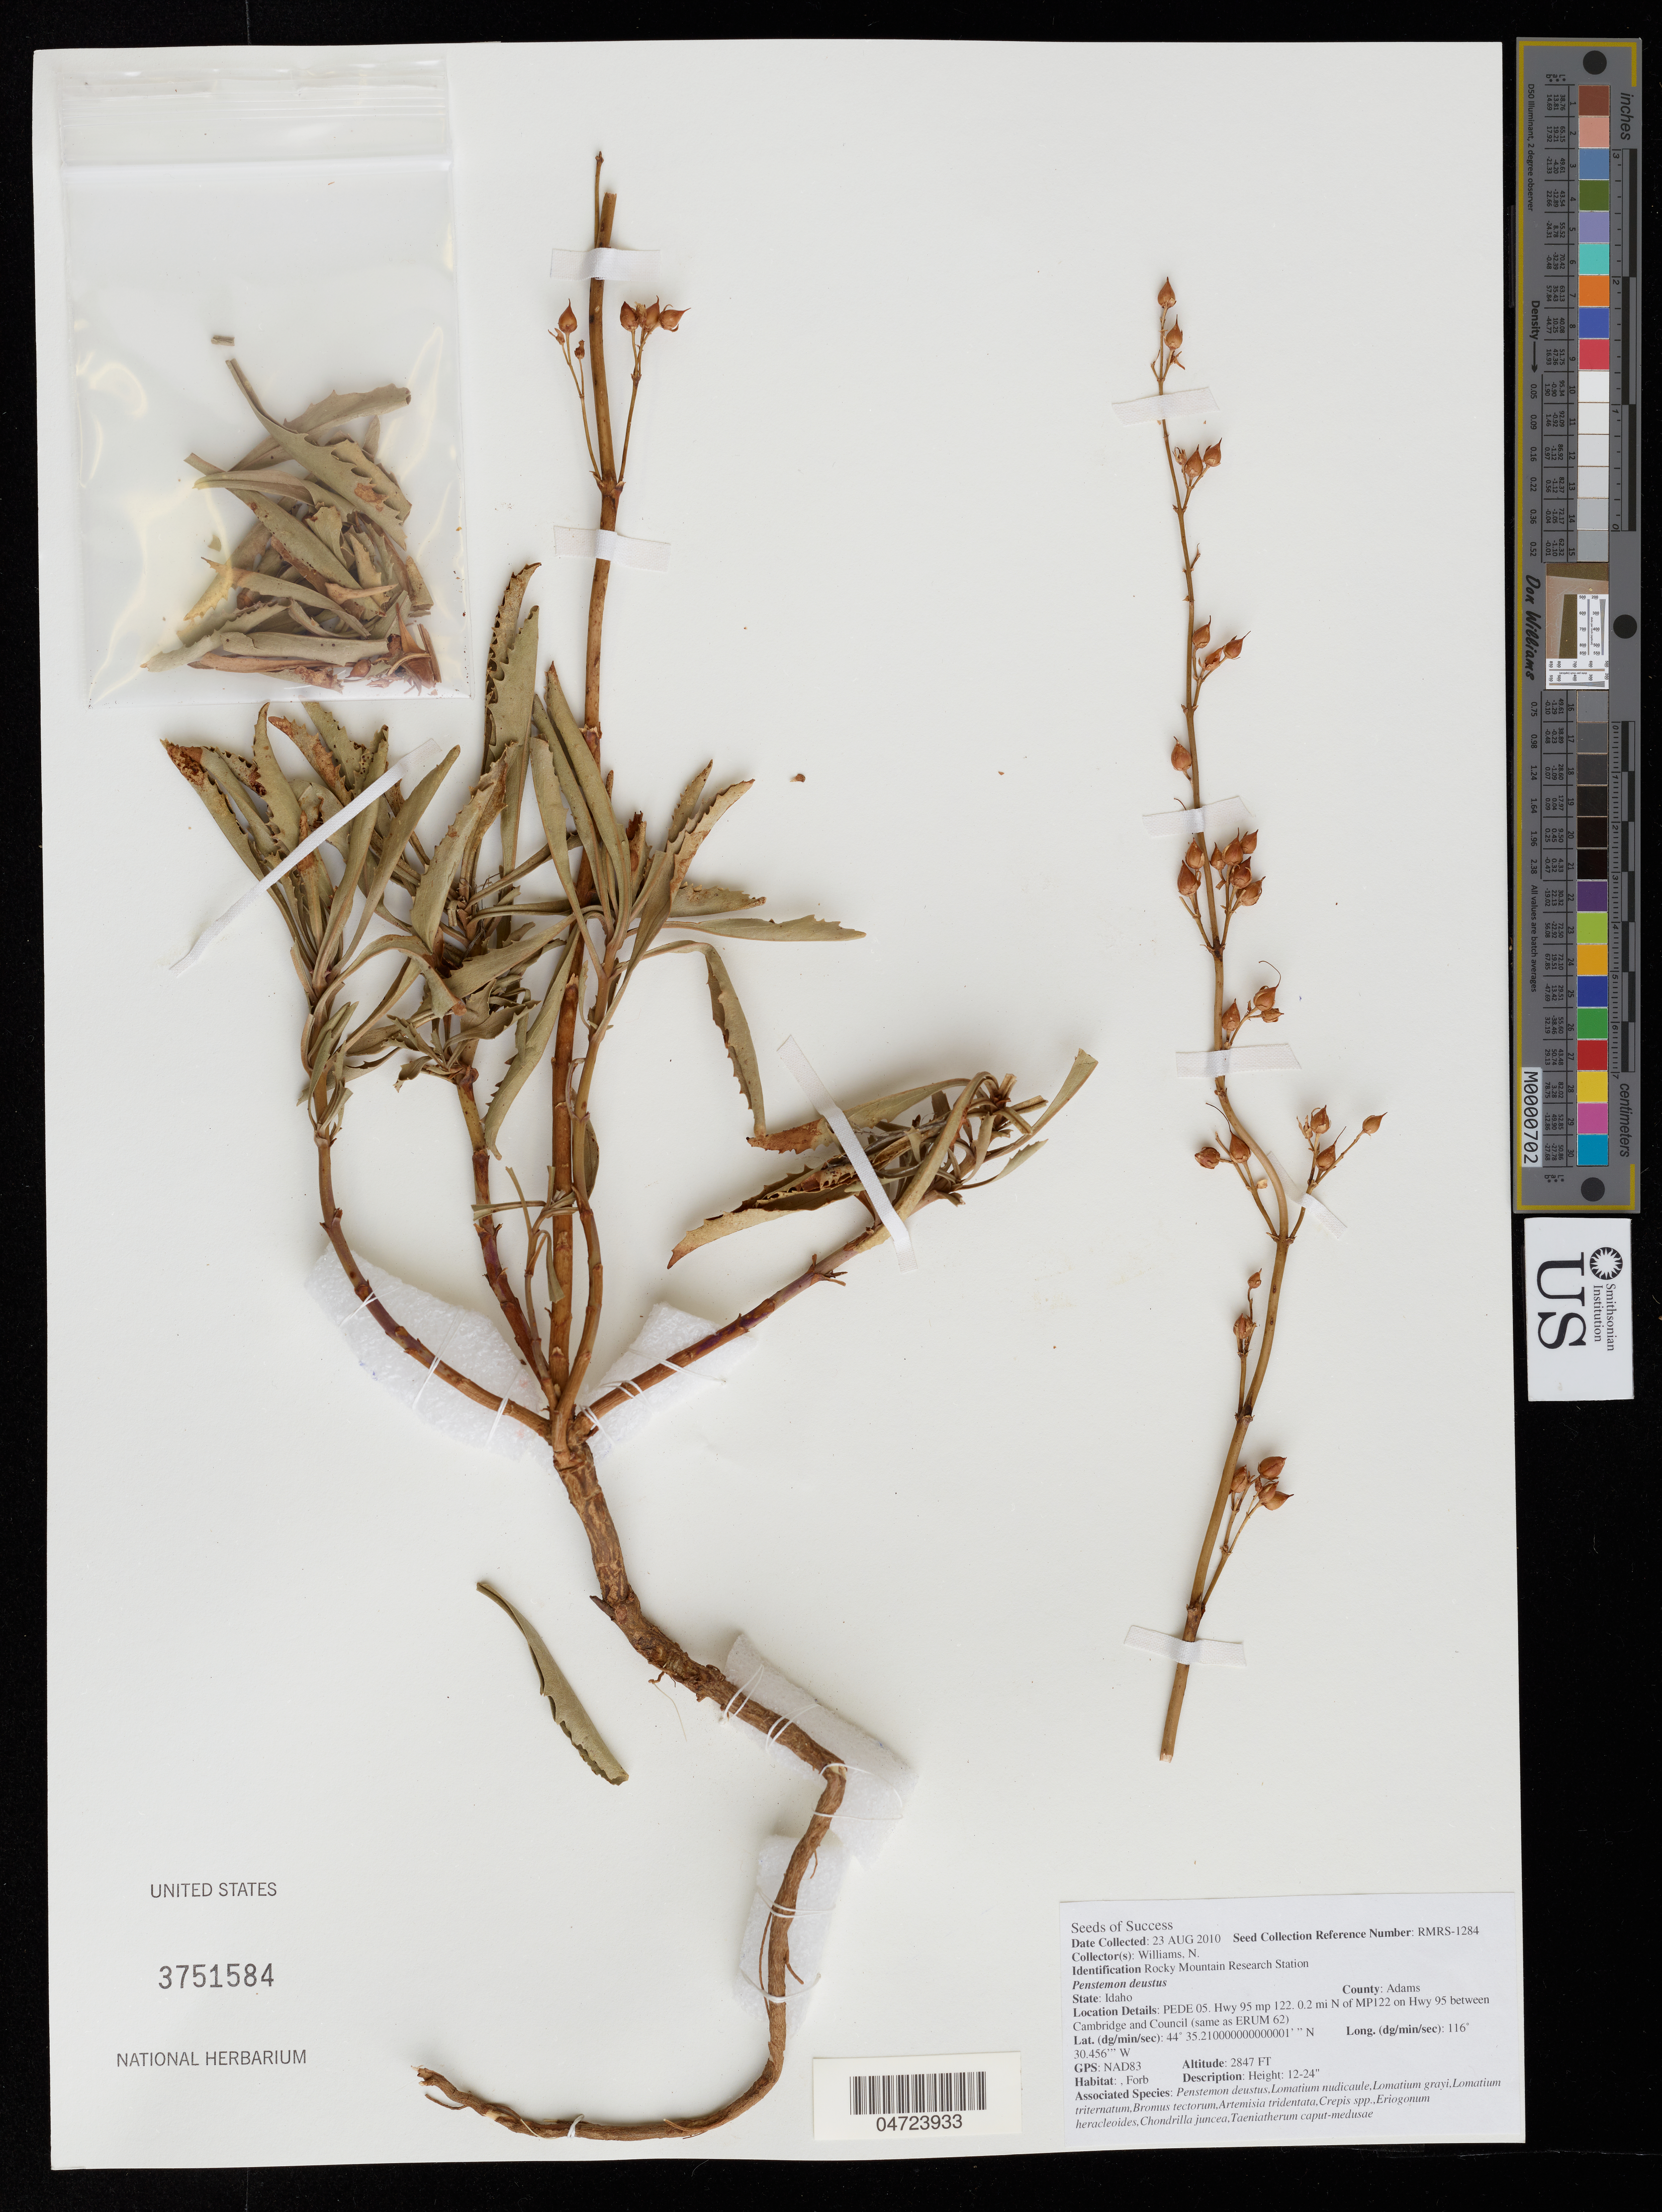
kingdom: Plantae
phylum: Tracheophyta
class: Magnoliopsida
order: Lamiales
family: Plantaginaceae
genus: Penstemon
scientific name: Penstemon deustus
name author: Douglas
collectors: N. Williams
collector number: RMRS-1284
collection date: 2010-08-23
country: United States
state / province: Idaho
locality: County: Adams. PEDE 05. Hwy 95 mp 122. 0.2 mi N of MP122 on Hwy 95 between Cambridge and Council (same as ERUM 62).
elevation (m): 868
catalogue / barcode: US 3751584